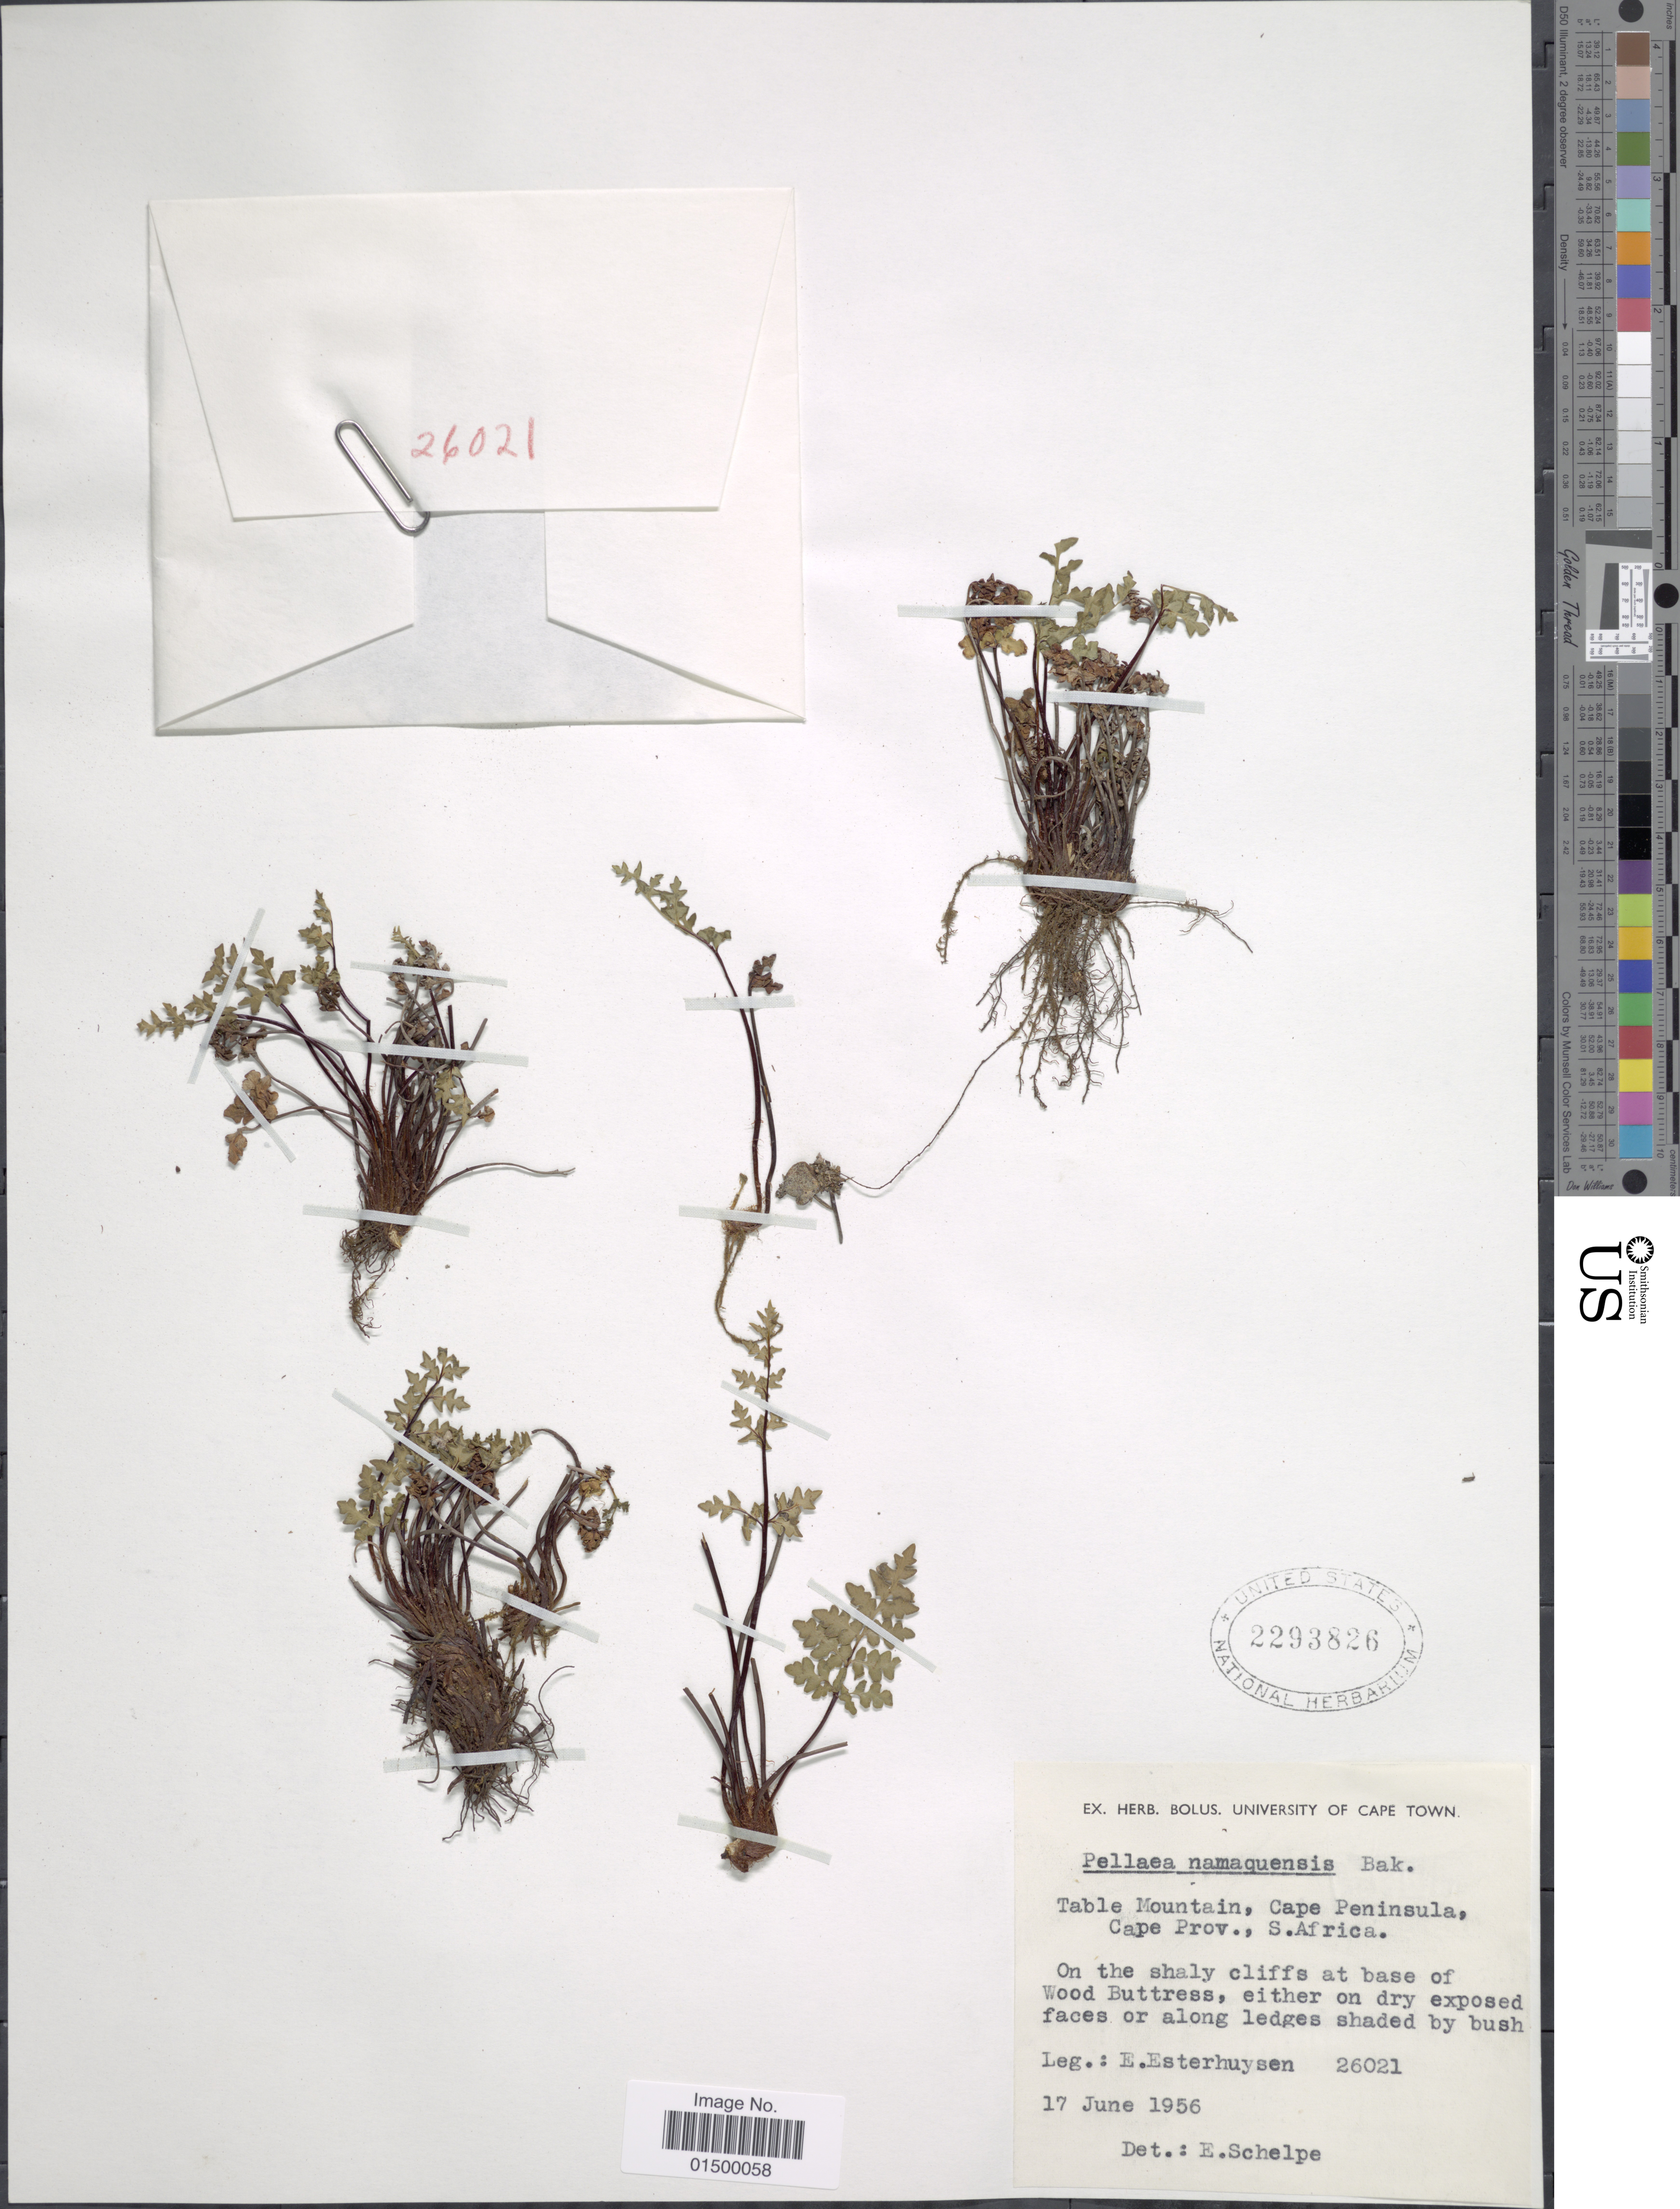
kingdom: Plantae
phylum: Tracheophyta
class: Polypodiopsida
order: Polypodiales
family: Pteridaceae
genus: Cheilanthes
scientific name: Cheilanthes namaquensis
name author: (Baker) Schelpe & N.C. Anthony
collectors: E. E. Esterhuysen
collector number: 26021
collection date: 1956-06-17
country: South Africa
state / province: Western Cape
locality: Table Mountain, Cape Peninsula, Cape Prov., S. Africa.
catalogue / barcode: US 2293826